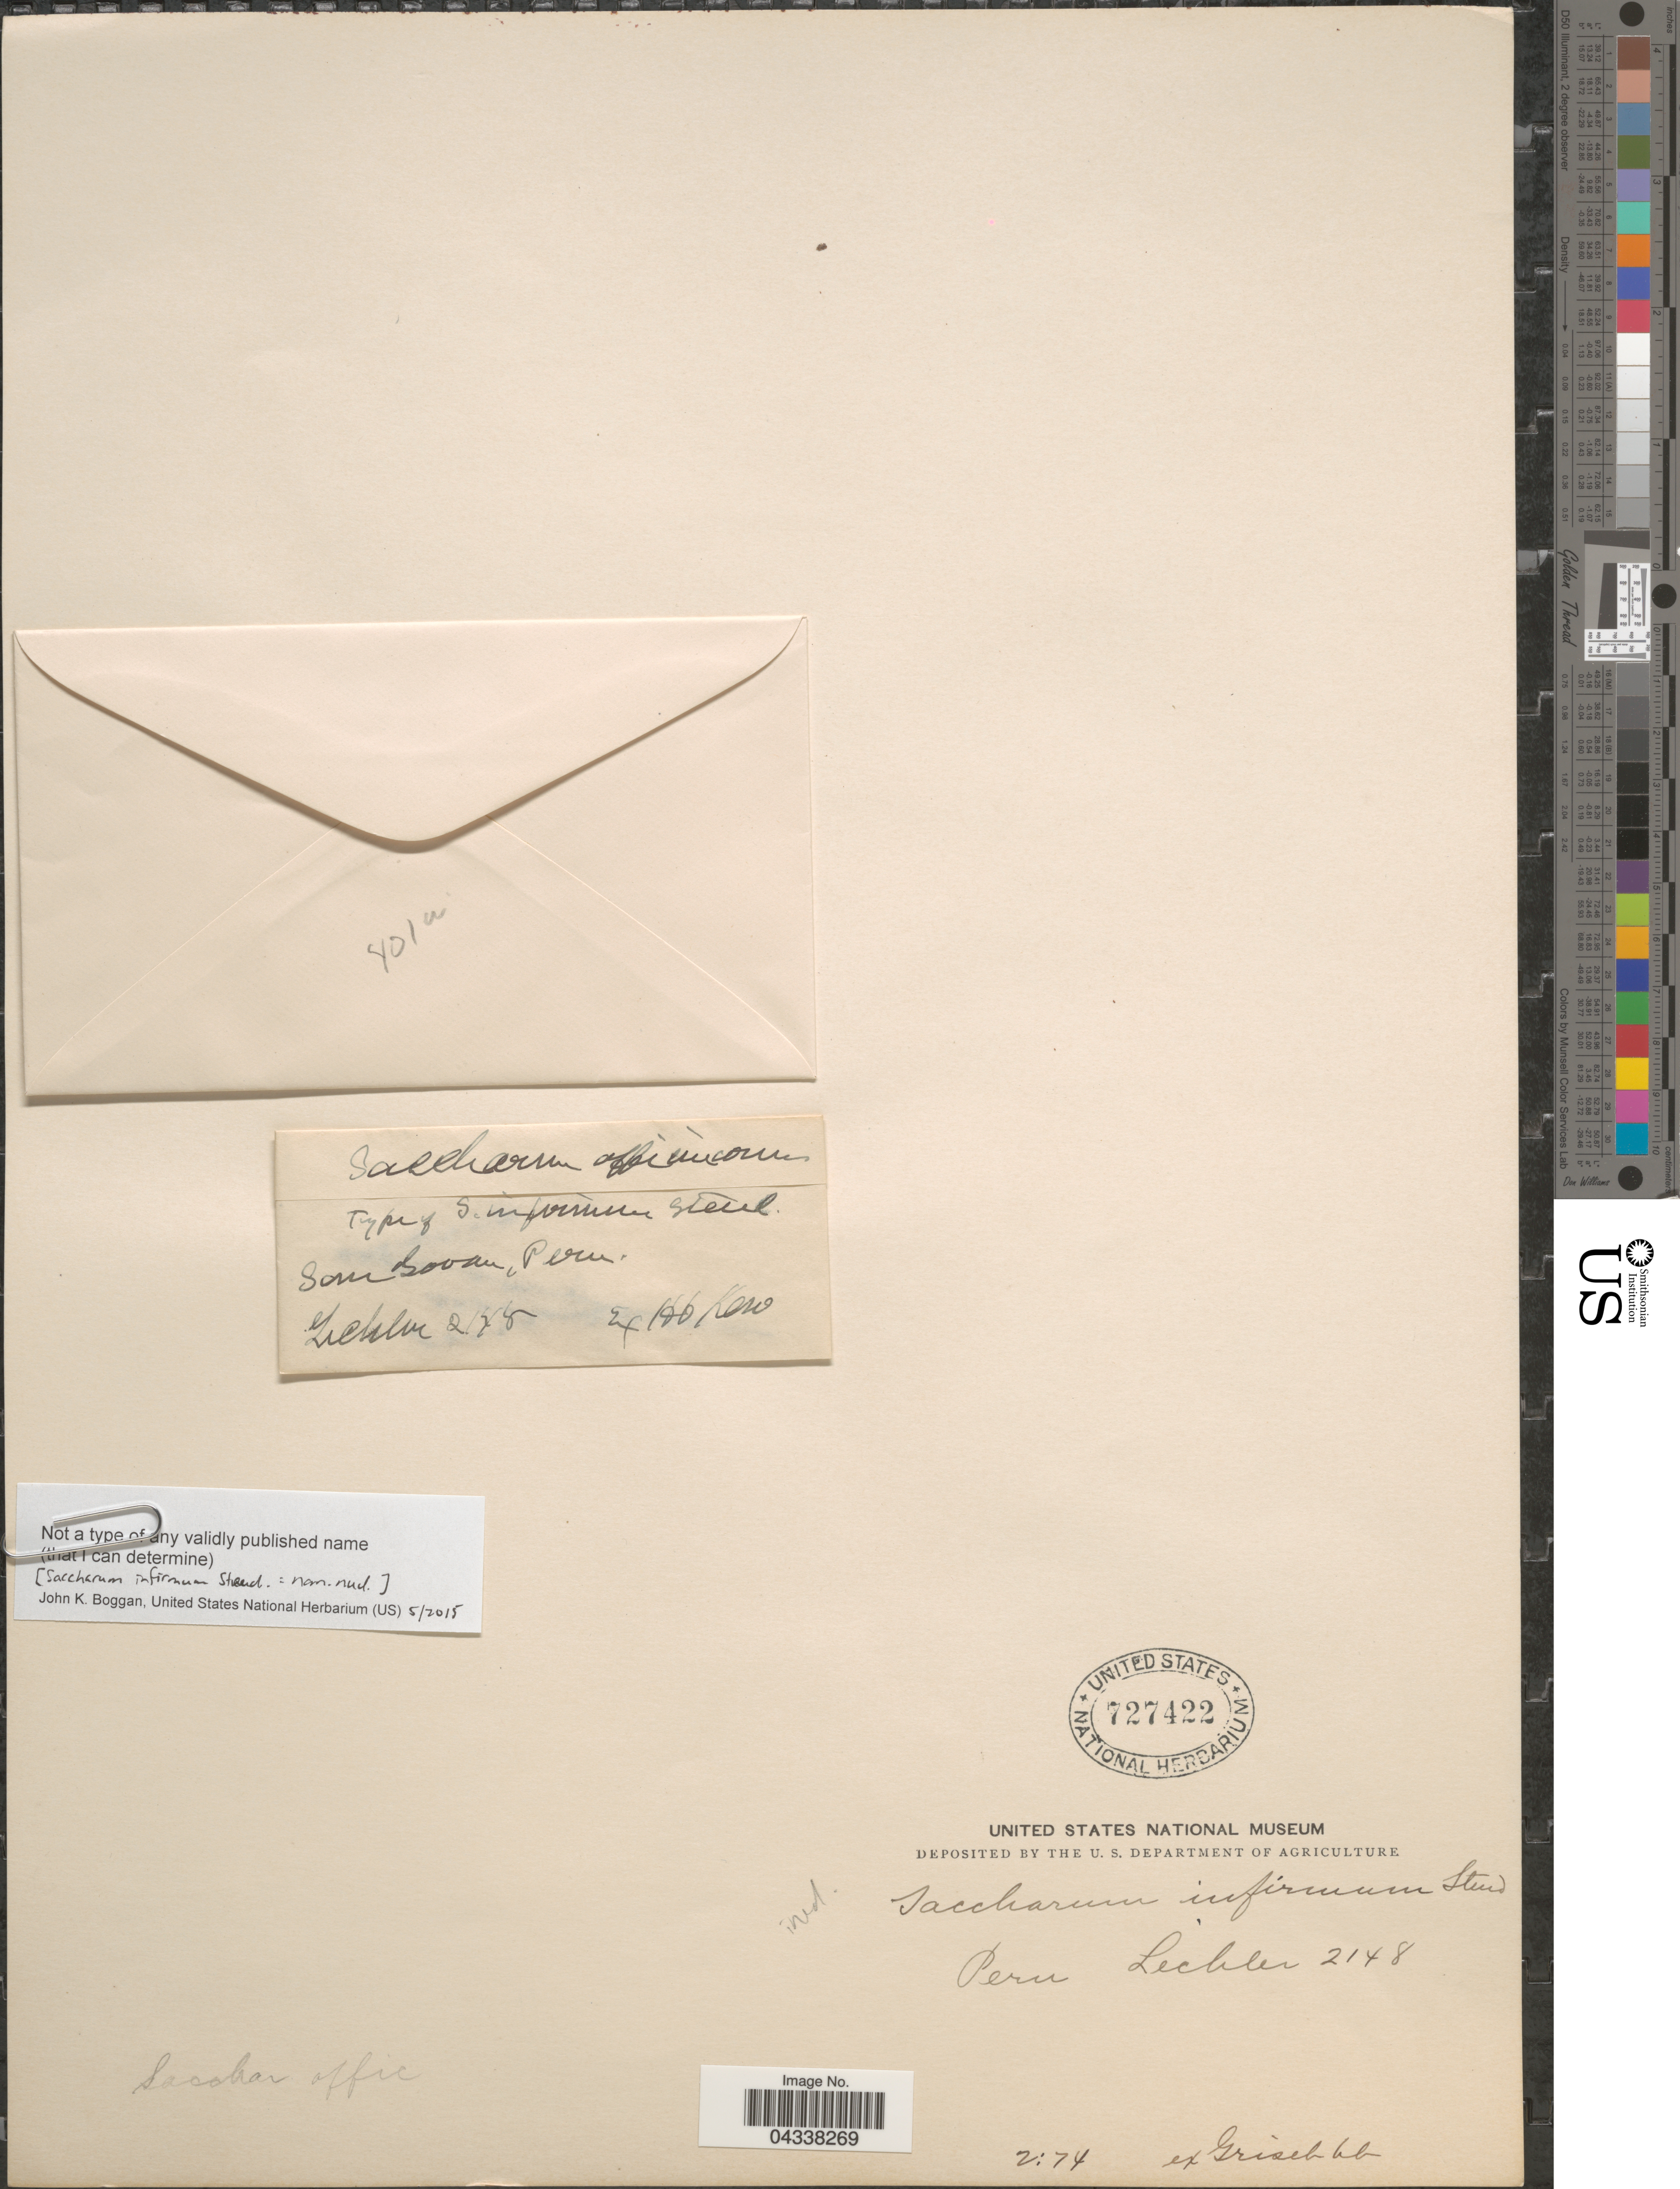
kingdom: Plantae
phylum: Tracheophyta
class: Liliopsida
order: Poales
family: Poaceae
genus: Saccharum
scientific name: Saccharum officinarum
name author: L.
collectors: -. Lechler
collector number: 2148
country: Peru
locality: San Govan.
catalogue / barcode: US 727422